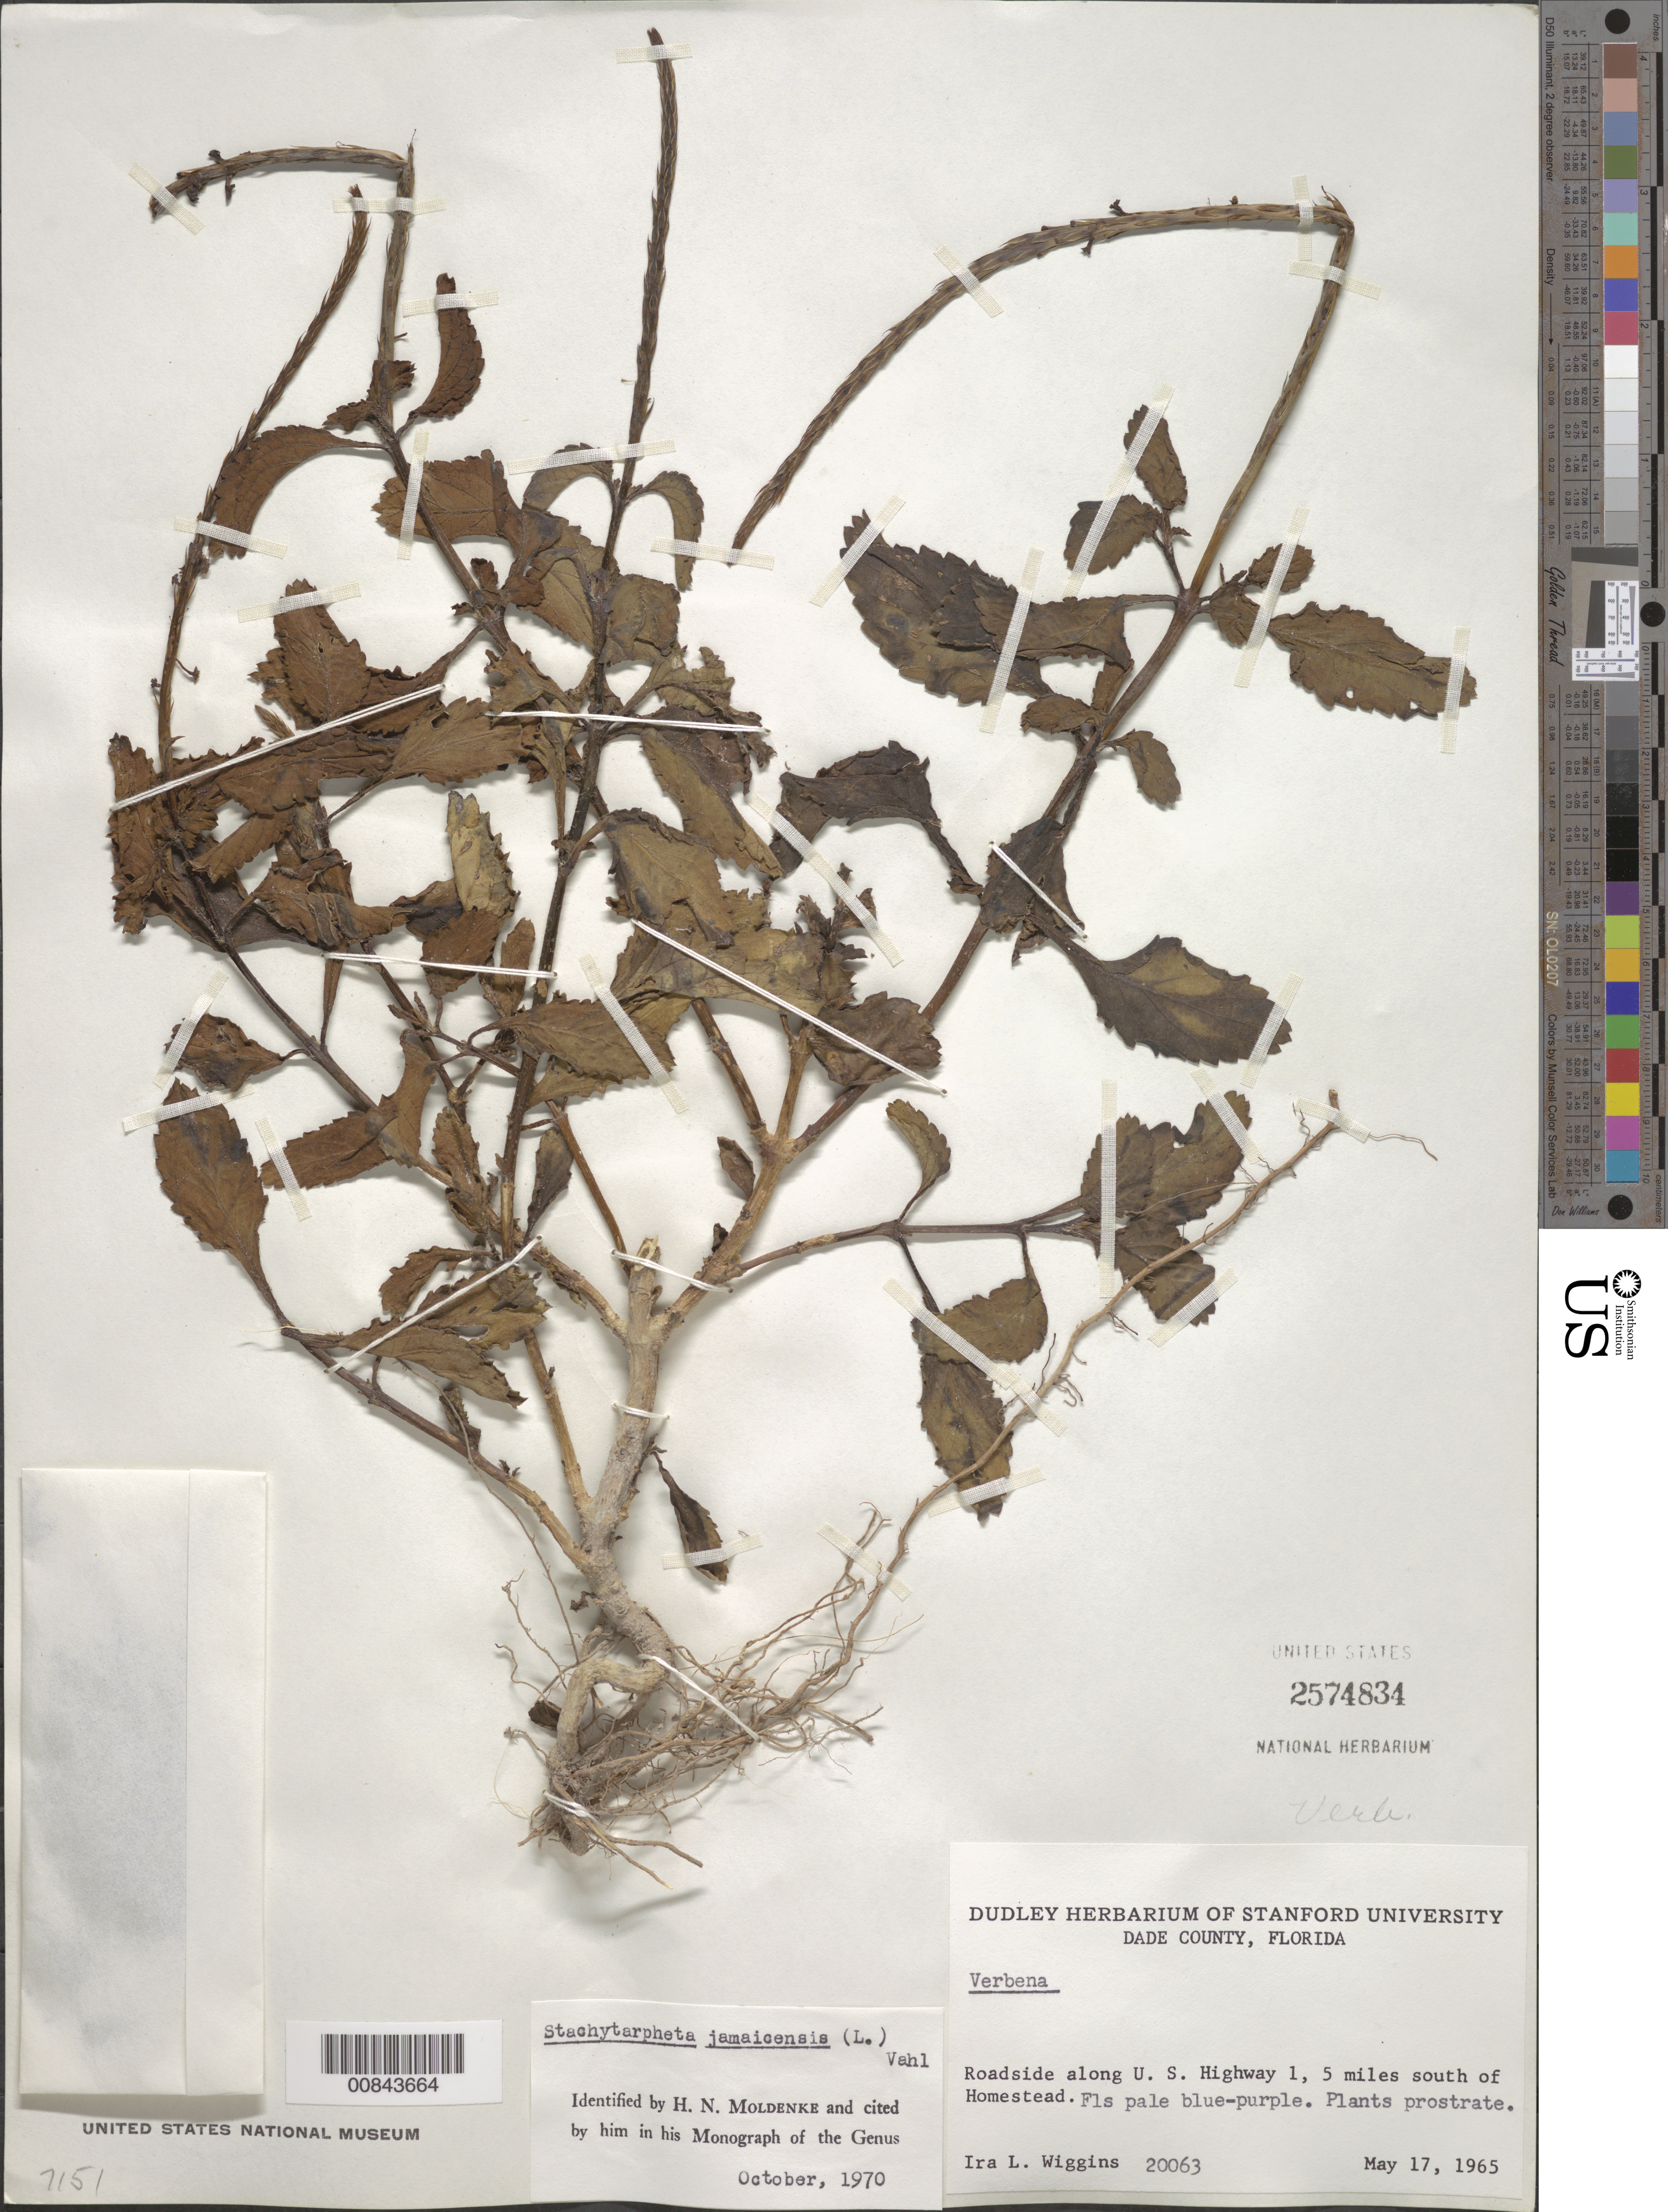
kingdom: Plantae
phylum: Tracheophyta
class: Magnoliopsida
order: Lamiales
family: Verbenaceae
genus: Stachytarpheta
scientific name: Stachytarpheta jamaicensis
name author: (L.) Vahl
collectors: I. L. Wiggins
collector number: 20063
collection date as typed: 17 May 1965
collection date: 1965-05-17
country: United States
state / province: Florida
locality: Along US 1, 5 m. S of Homestead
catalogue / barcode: US 2574834